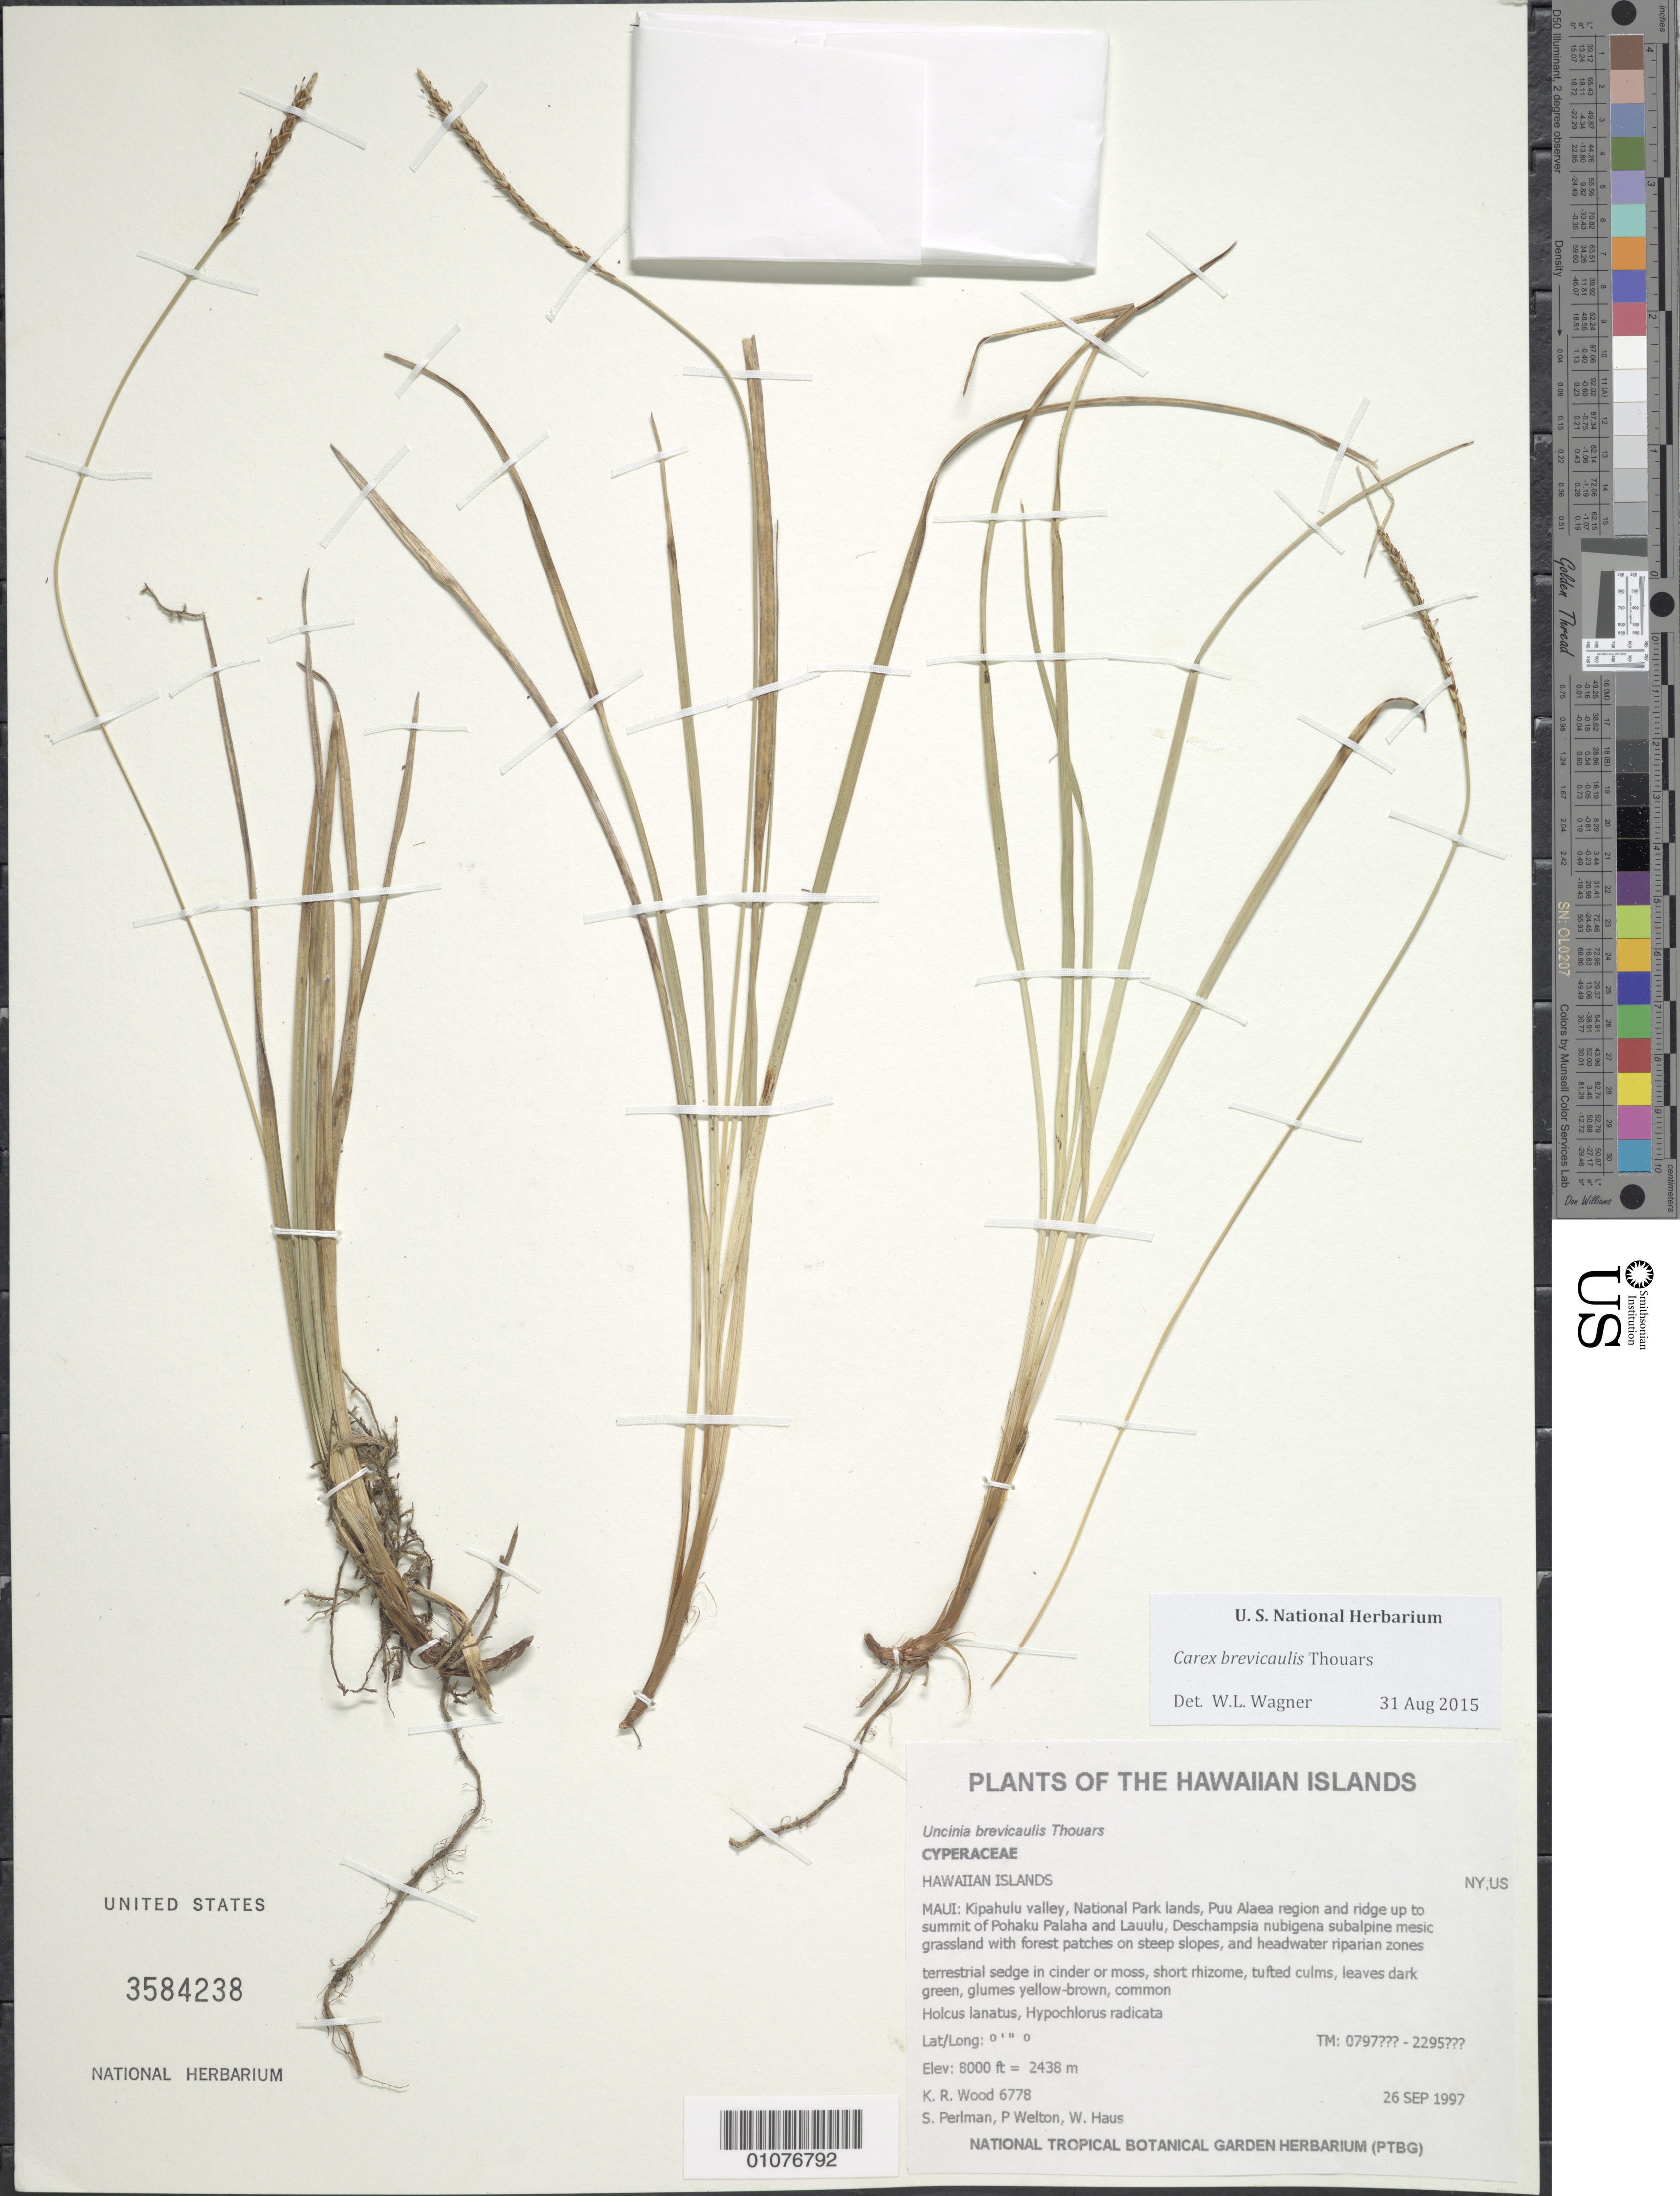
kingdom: Plantae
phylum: Tracheophyta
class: Liliopsida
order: Poales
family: Cyperaceae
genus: Carex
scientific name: Carex brevicaulis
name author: Thouars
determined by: Wagner, W. L., (BOT), Smithsonian Institution - National Museum of Natural History (UNITED STATES)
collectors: K. R. Wood, S. P. Perlman, P. Welton & W. Haus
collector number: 6778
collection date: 1997-09-26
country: United States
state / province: Hawaii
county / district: Maui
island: Maui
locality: Kipahulu valley, National Park lands, Puu Alaea region and ridge up to summit of Pohaku Palaha and Lauulu.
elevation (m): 2438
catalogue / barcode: US 3584238